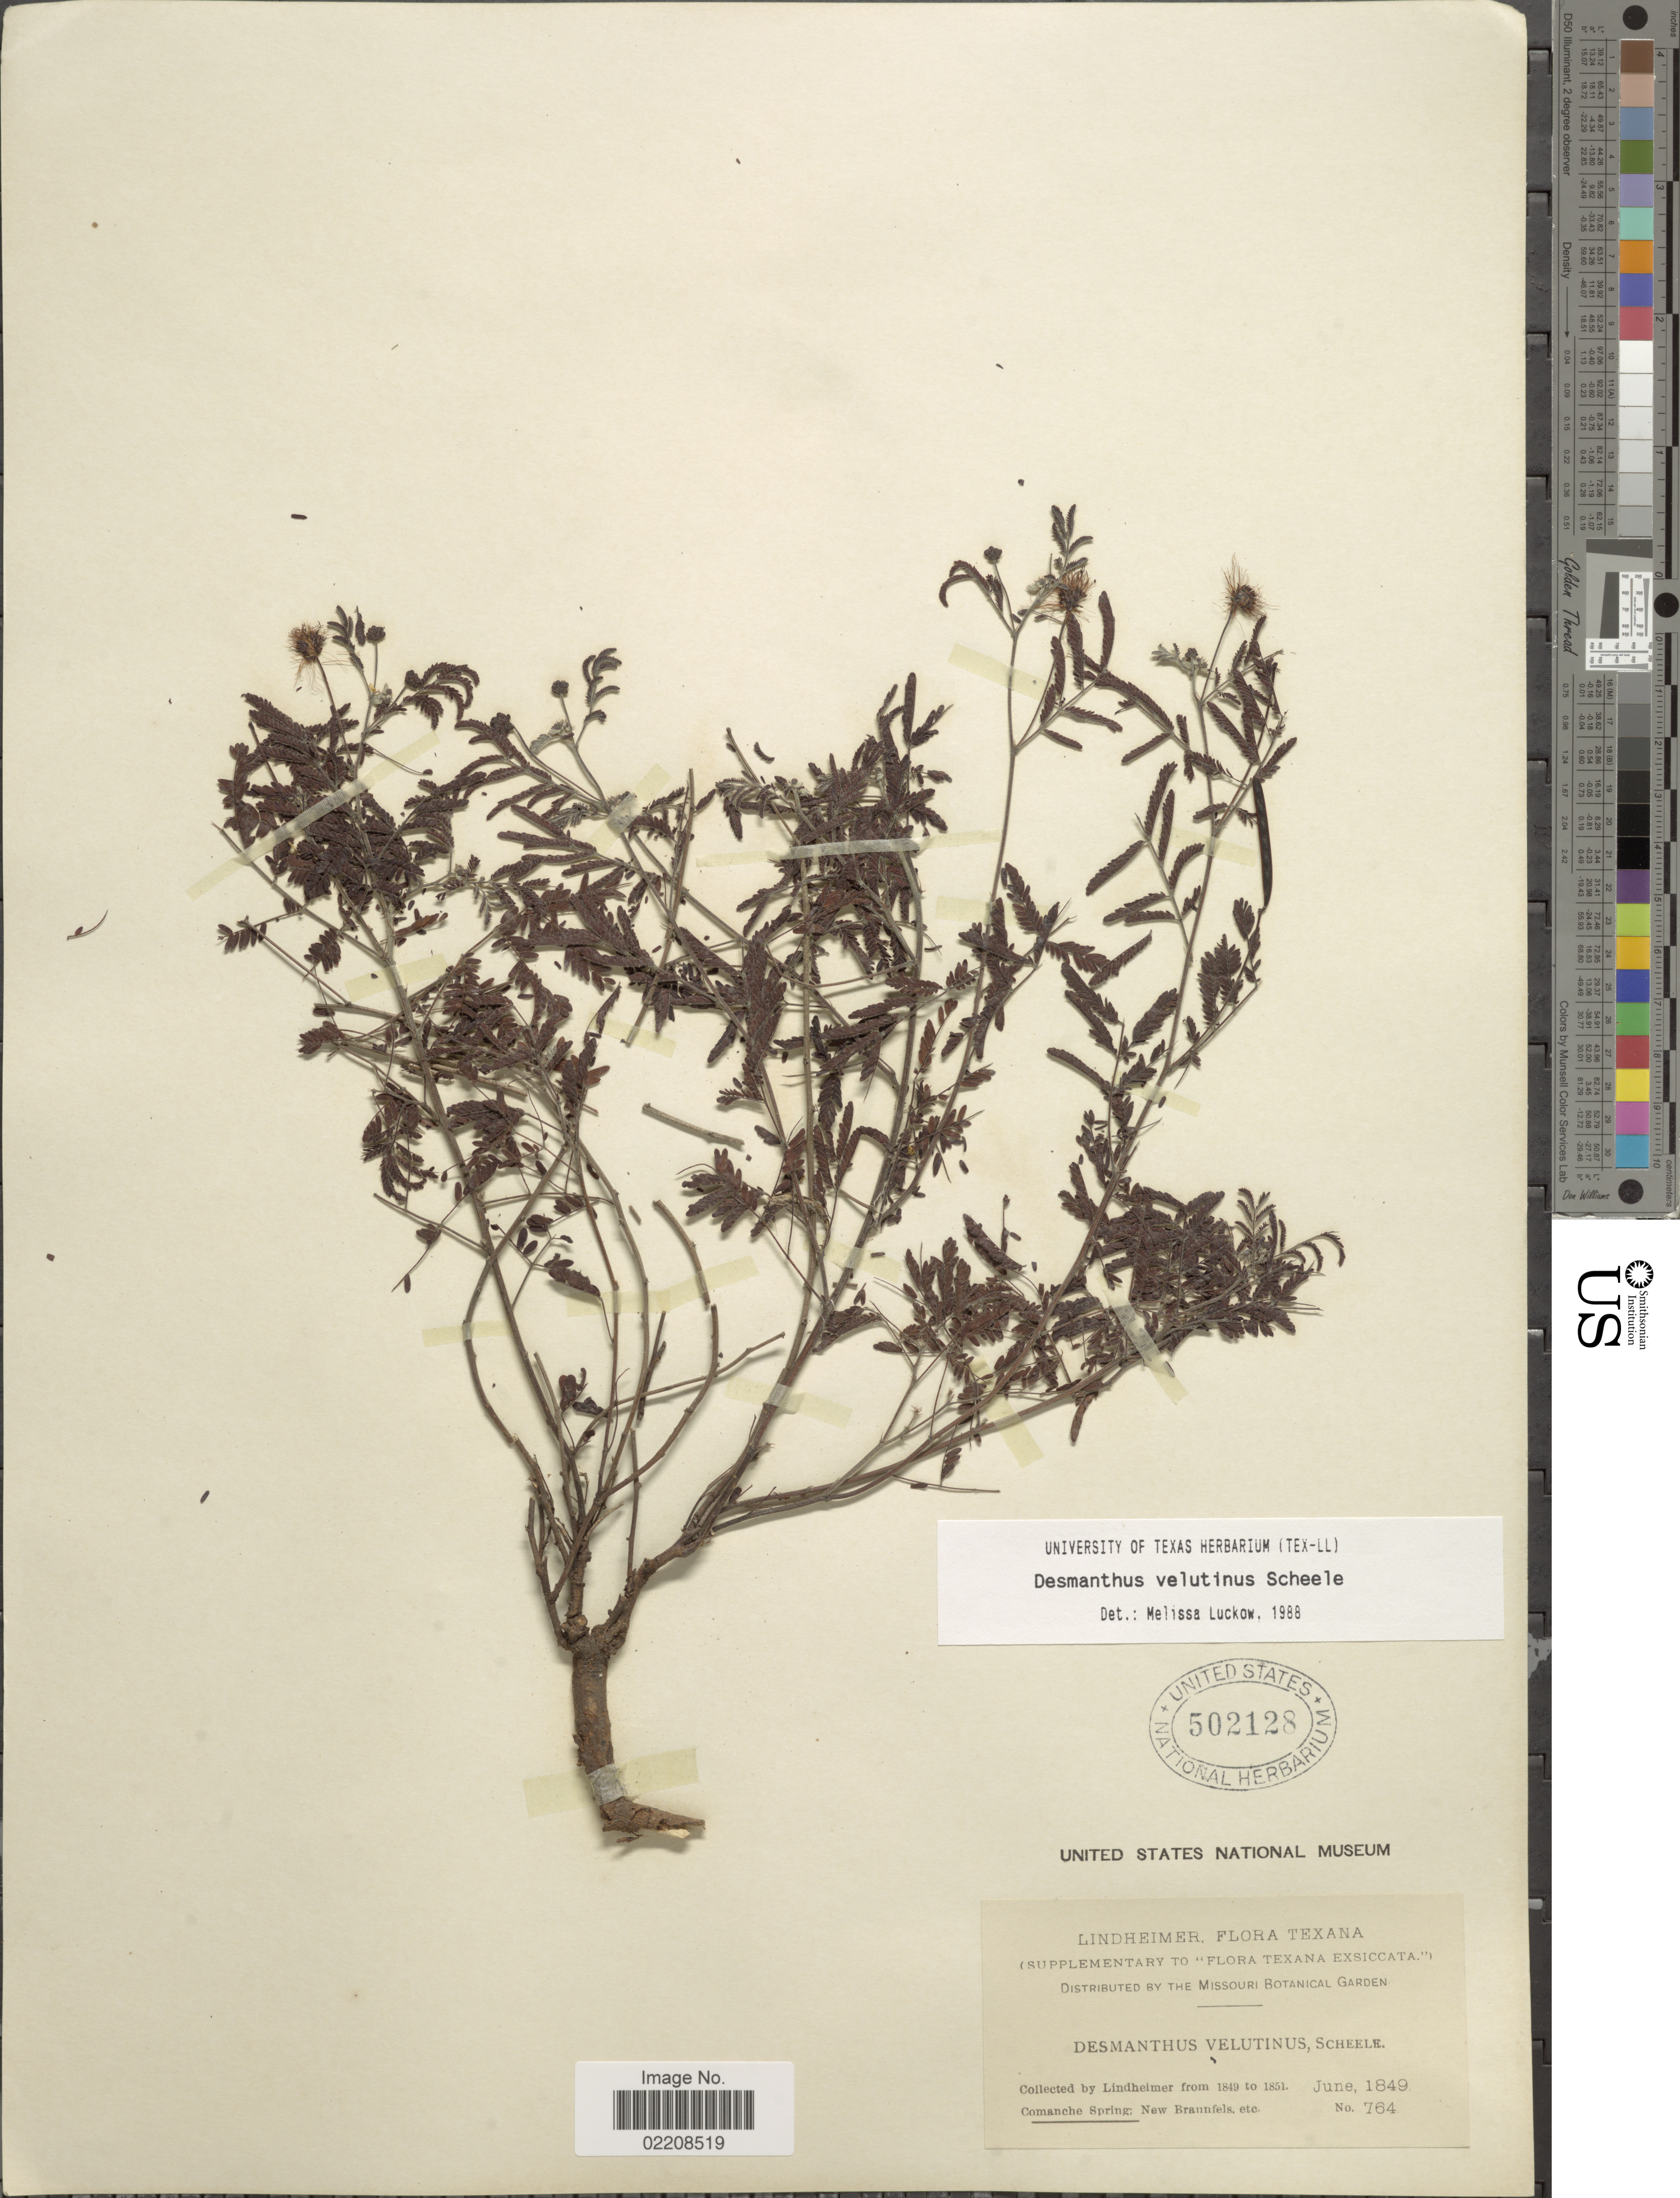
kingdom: Plantae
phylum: Tracheophyta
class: Magnoliopsida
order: Fabales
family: Fabaceae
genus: Desmanthus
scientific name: Desmanthus velutinus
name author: Scheele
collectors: -. Lindheimer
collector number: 764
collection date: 1849-06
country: United States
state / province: Texas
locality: Texana. Comanche Spring: New Braunfels, etc.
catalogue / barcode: US 502128